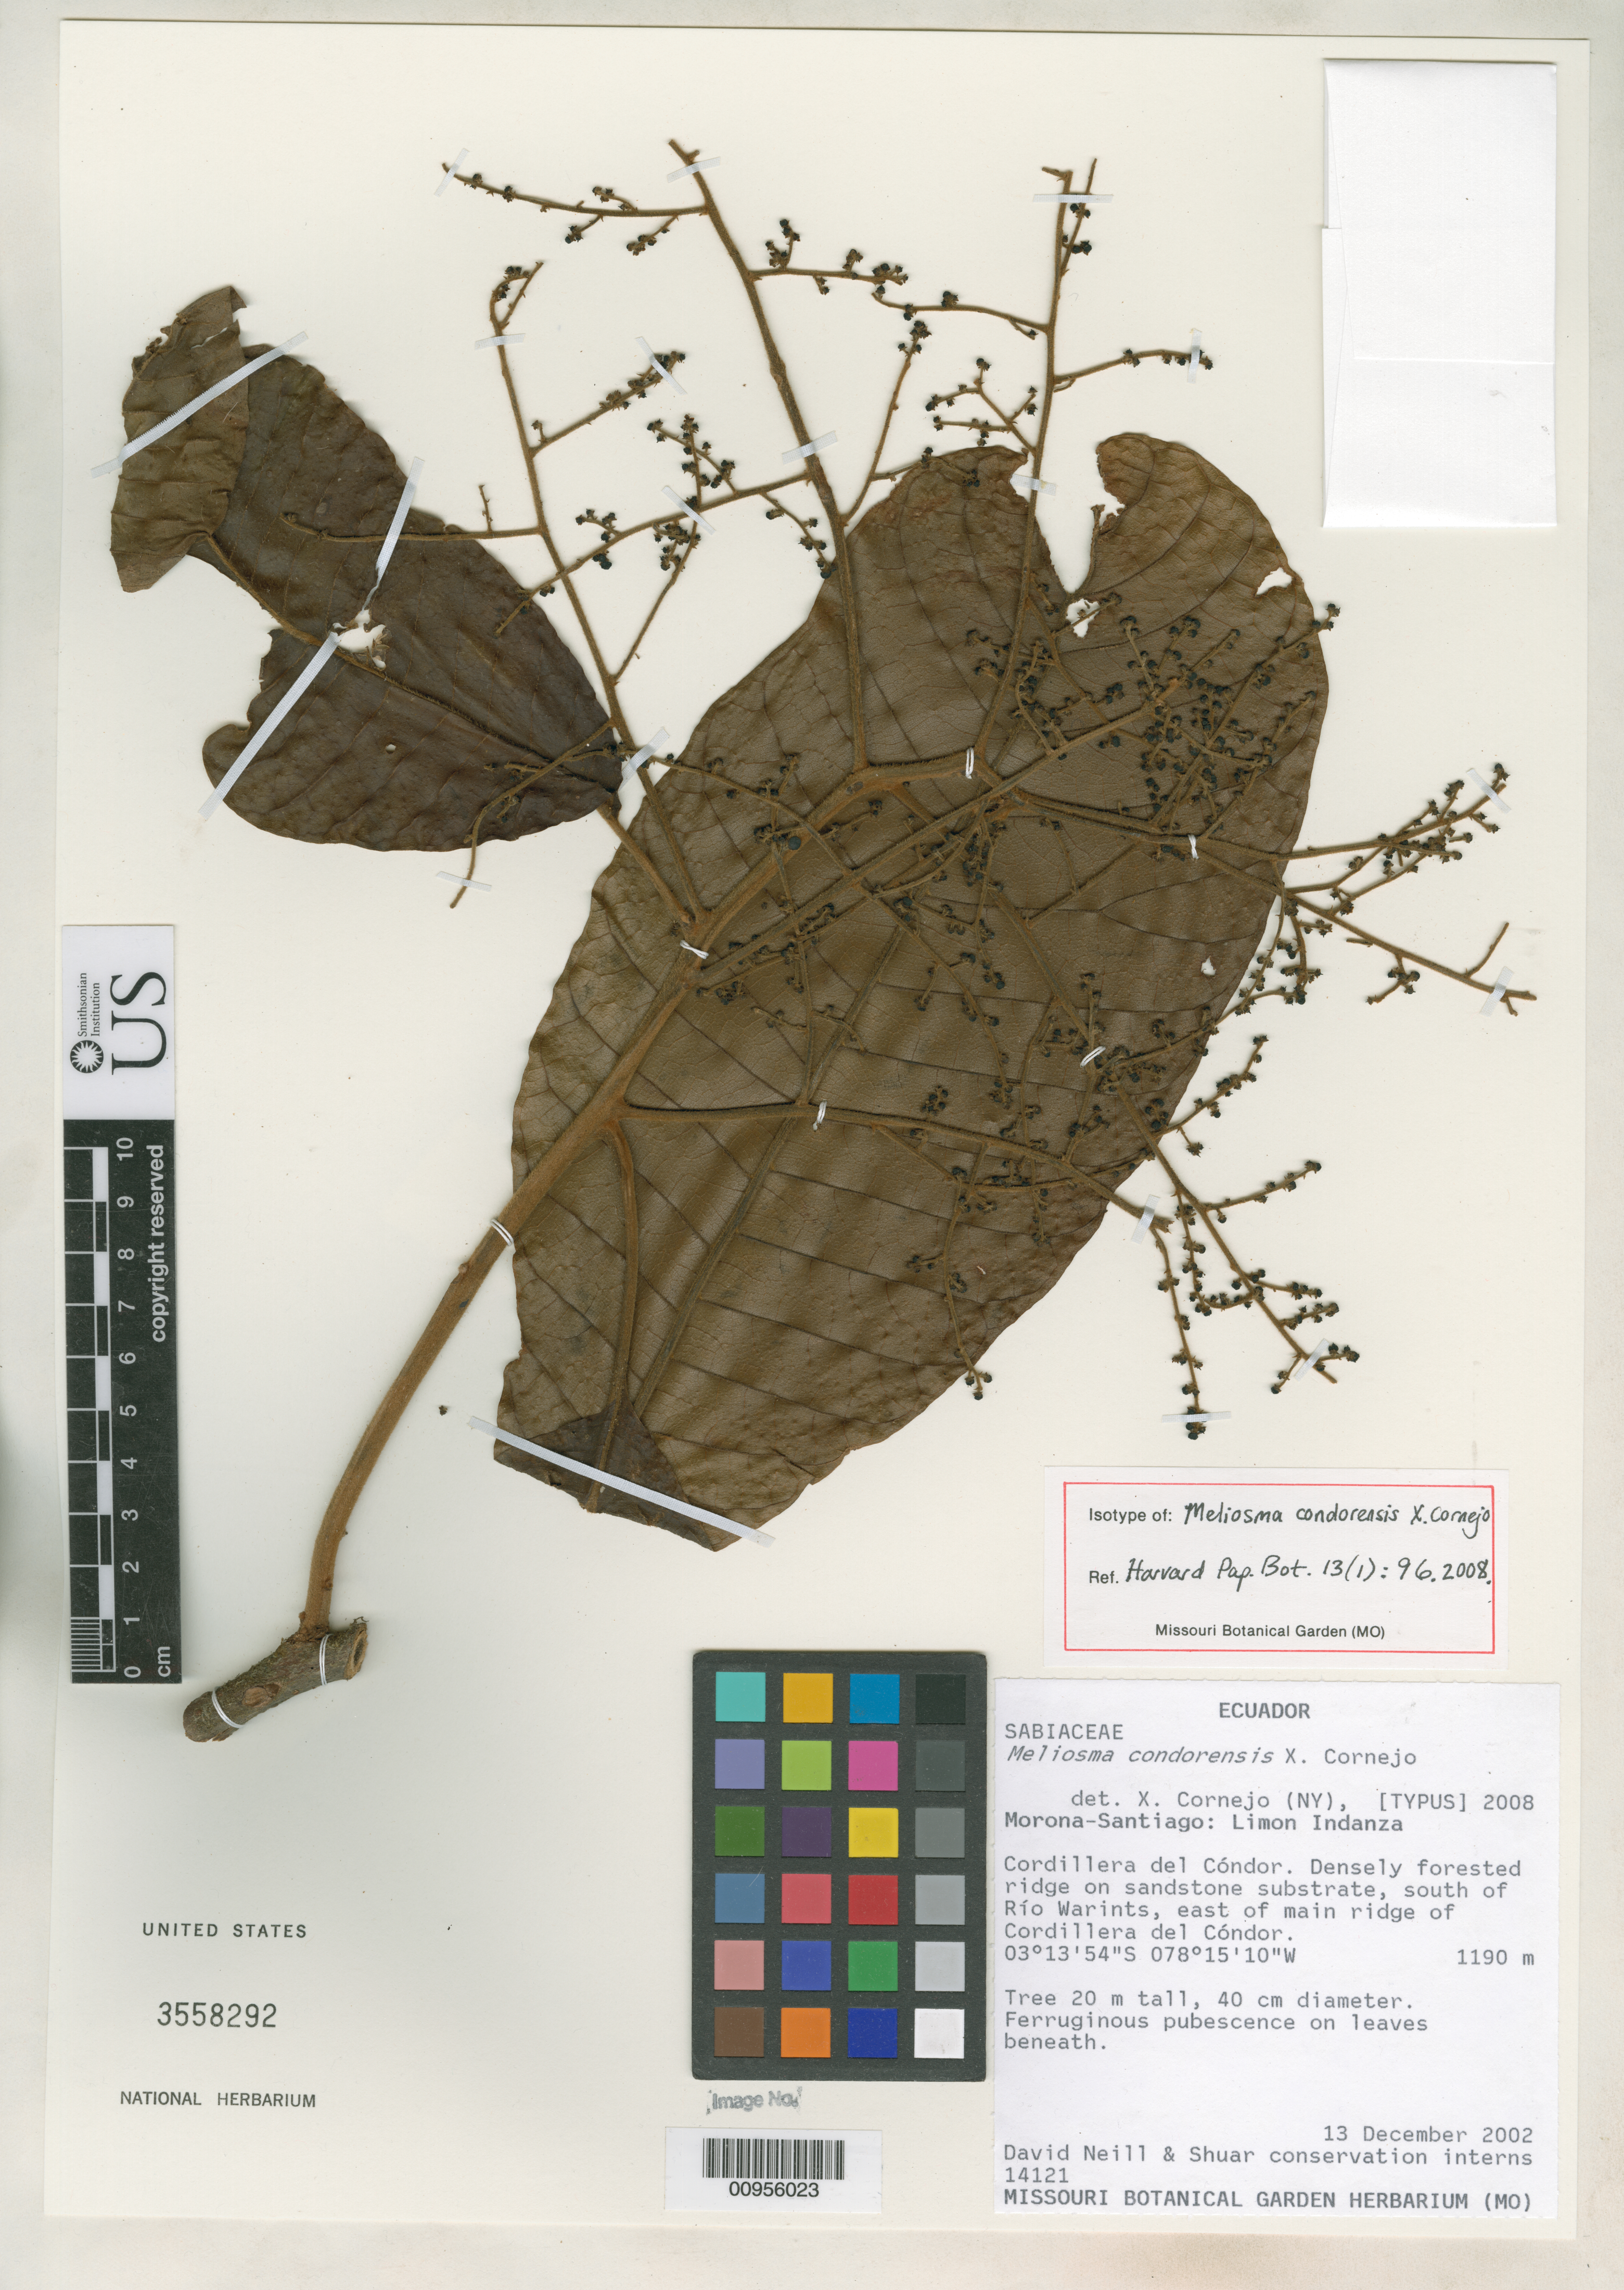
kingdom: Plantae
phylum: Tracheophyta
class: Magnoliopsida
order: Proteales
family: Sabiaceae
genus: Meliosma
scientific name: Meliosma condorensis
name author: Cornejo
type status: Isotype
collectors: D. A. Neill & Shuar conservation interns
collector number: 14121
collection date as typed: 13 Dec 2002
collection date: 2002-12-13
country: Ecuador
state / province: Morona-Santiago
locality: Morona-Santiago: Limon Indanza. Cordillera del Cóndor, south of Río Warints, east of main ridge of Cordillera del Cóndor.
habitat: Densely forested ridge on sandstone substrate.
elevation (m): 1190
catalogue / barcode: US 3558292